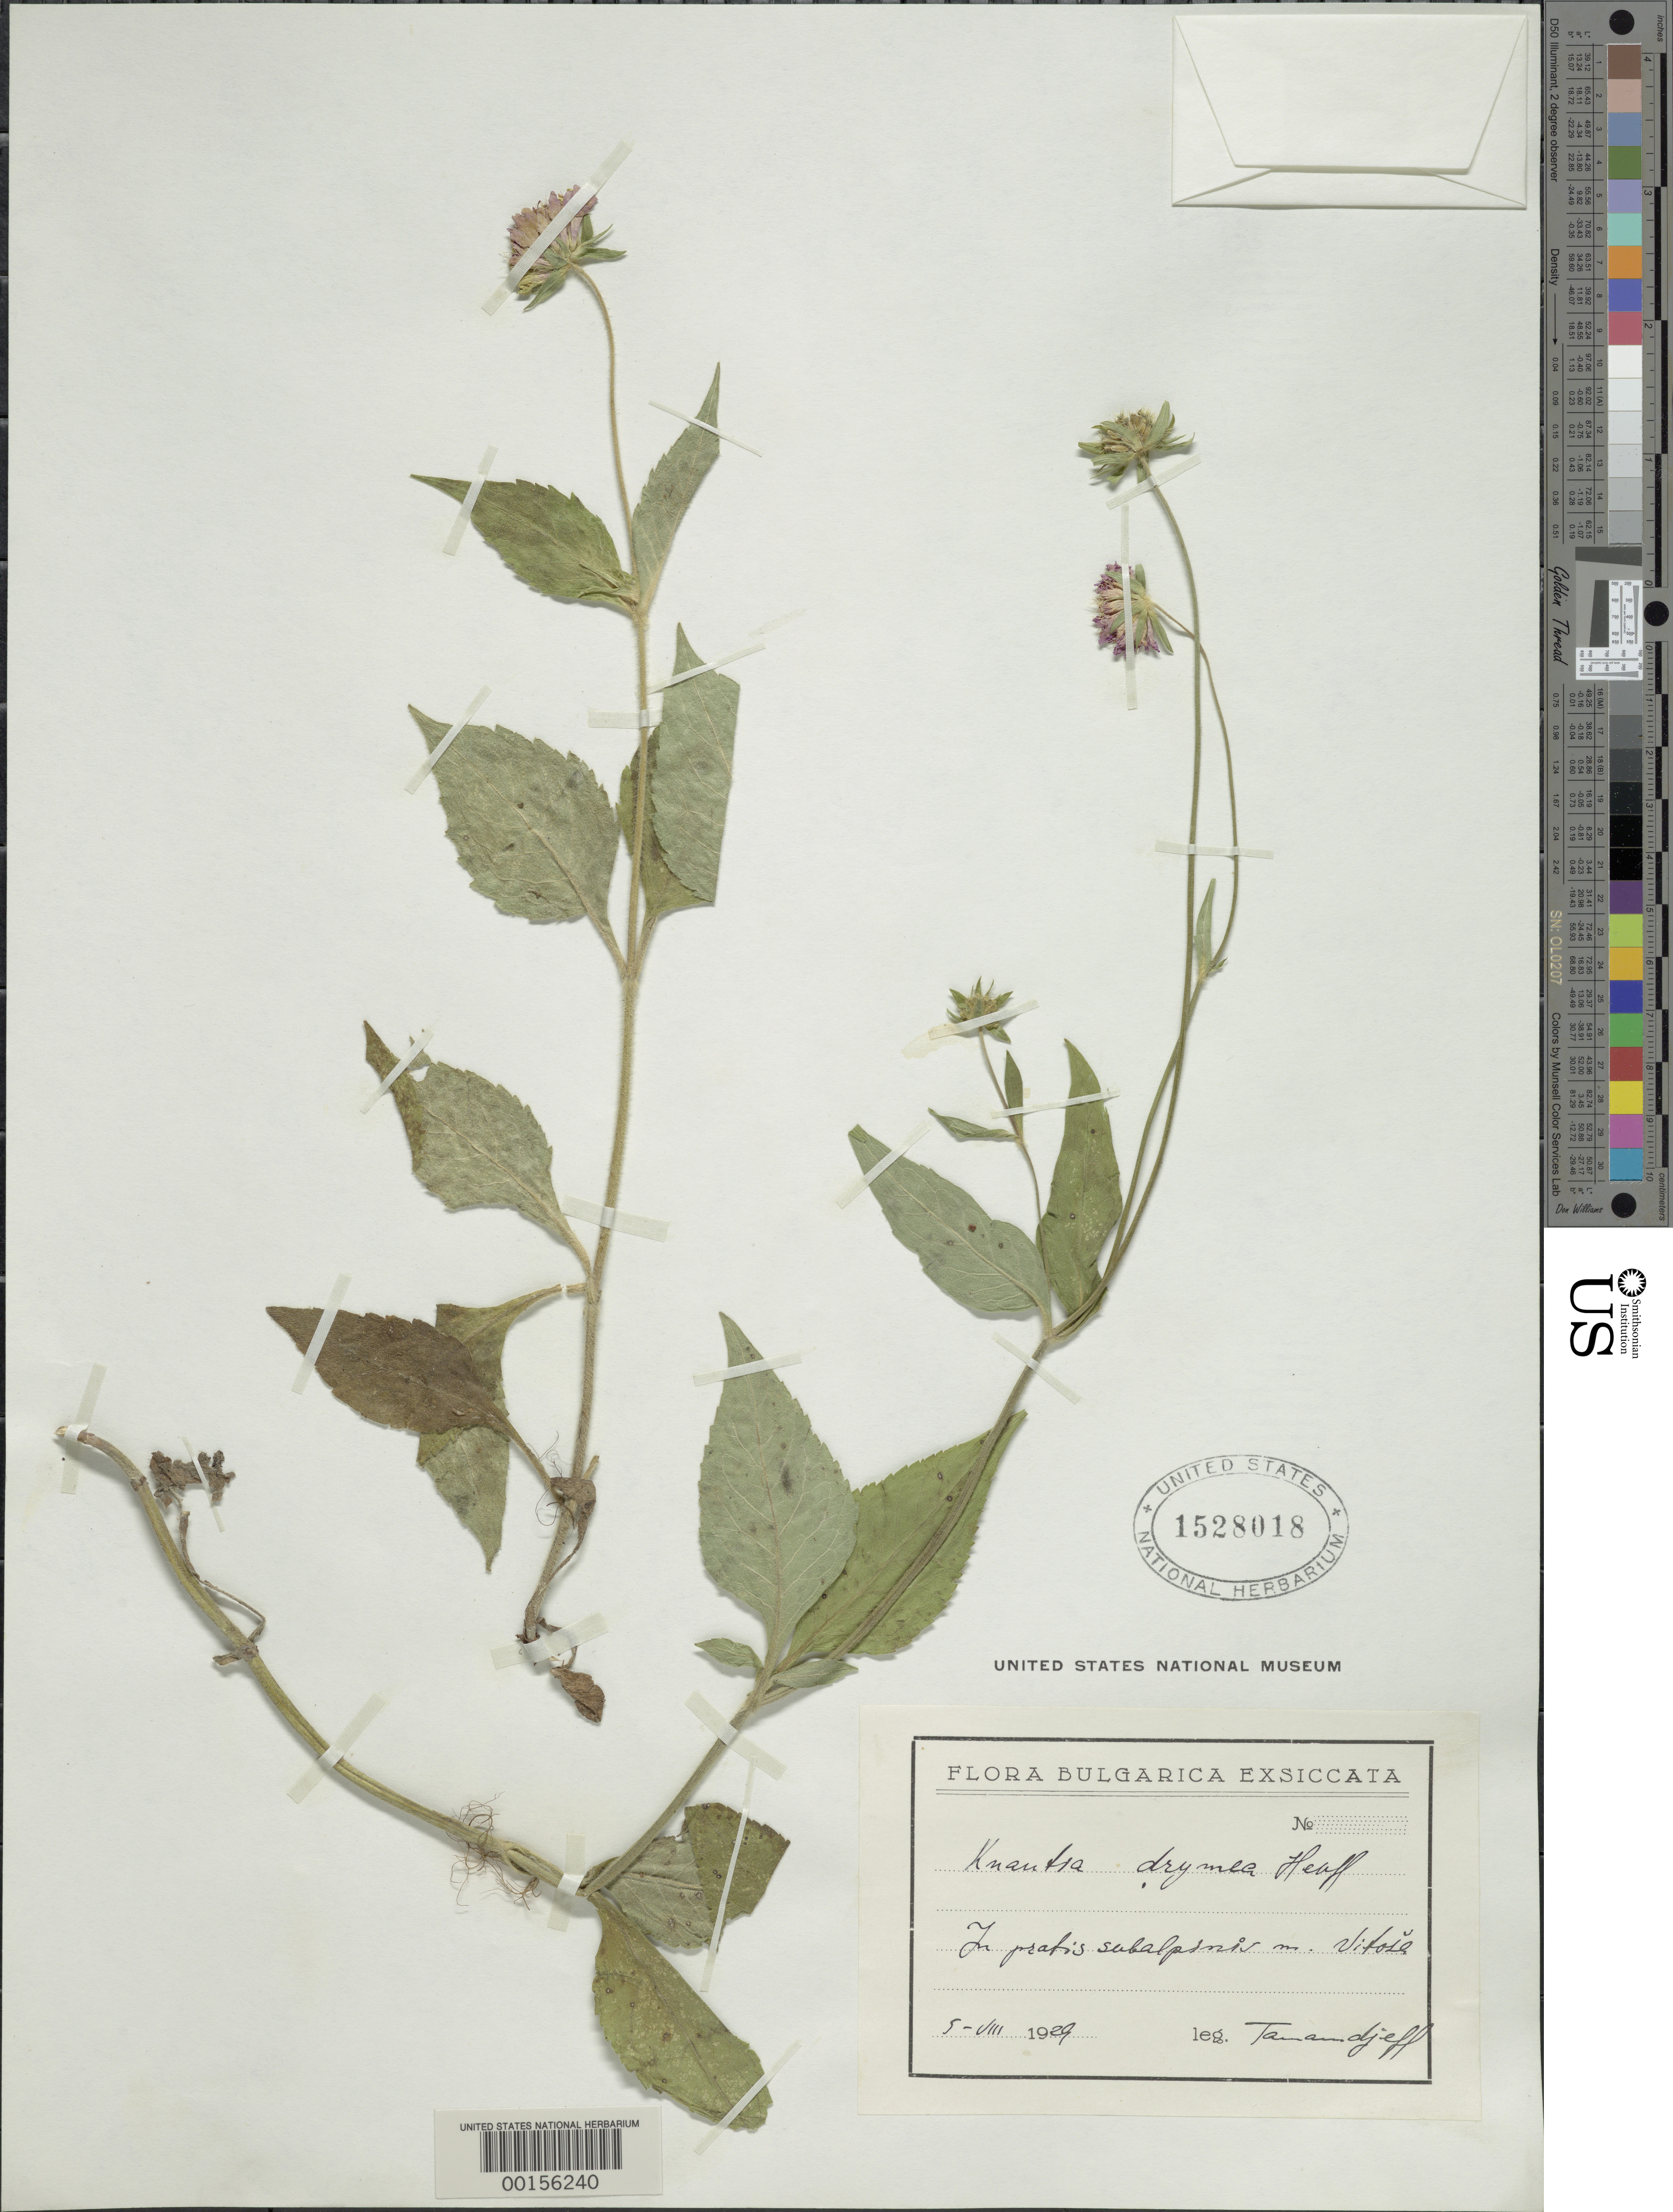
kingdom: Plantae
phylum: Tracheophyta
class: Magnoliopsida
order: Dipsacales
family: Caprifoliaceae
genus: Knautia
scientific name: Knautia drymeia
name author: Heuff.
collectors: -. Tamandjeff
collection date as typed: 05 Aug 1929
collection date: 1929-08-05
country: Bulgaria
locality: Vitose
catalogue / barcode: US 1528018